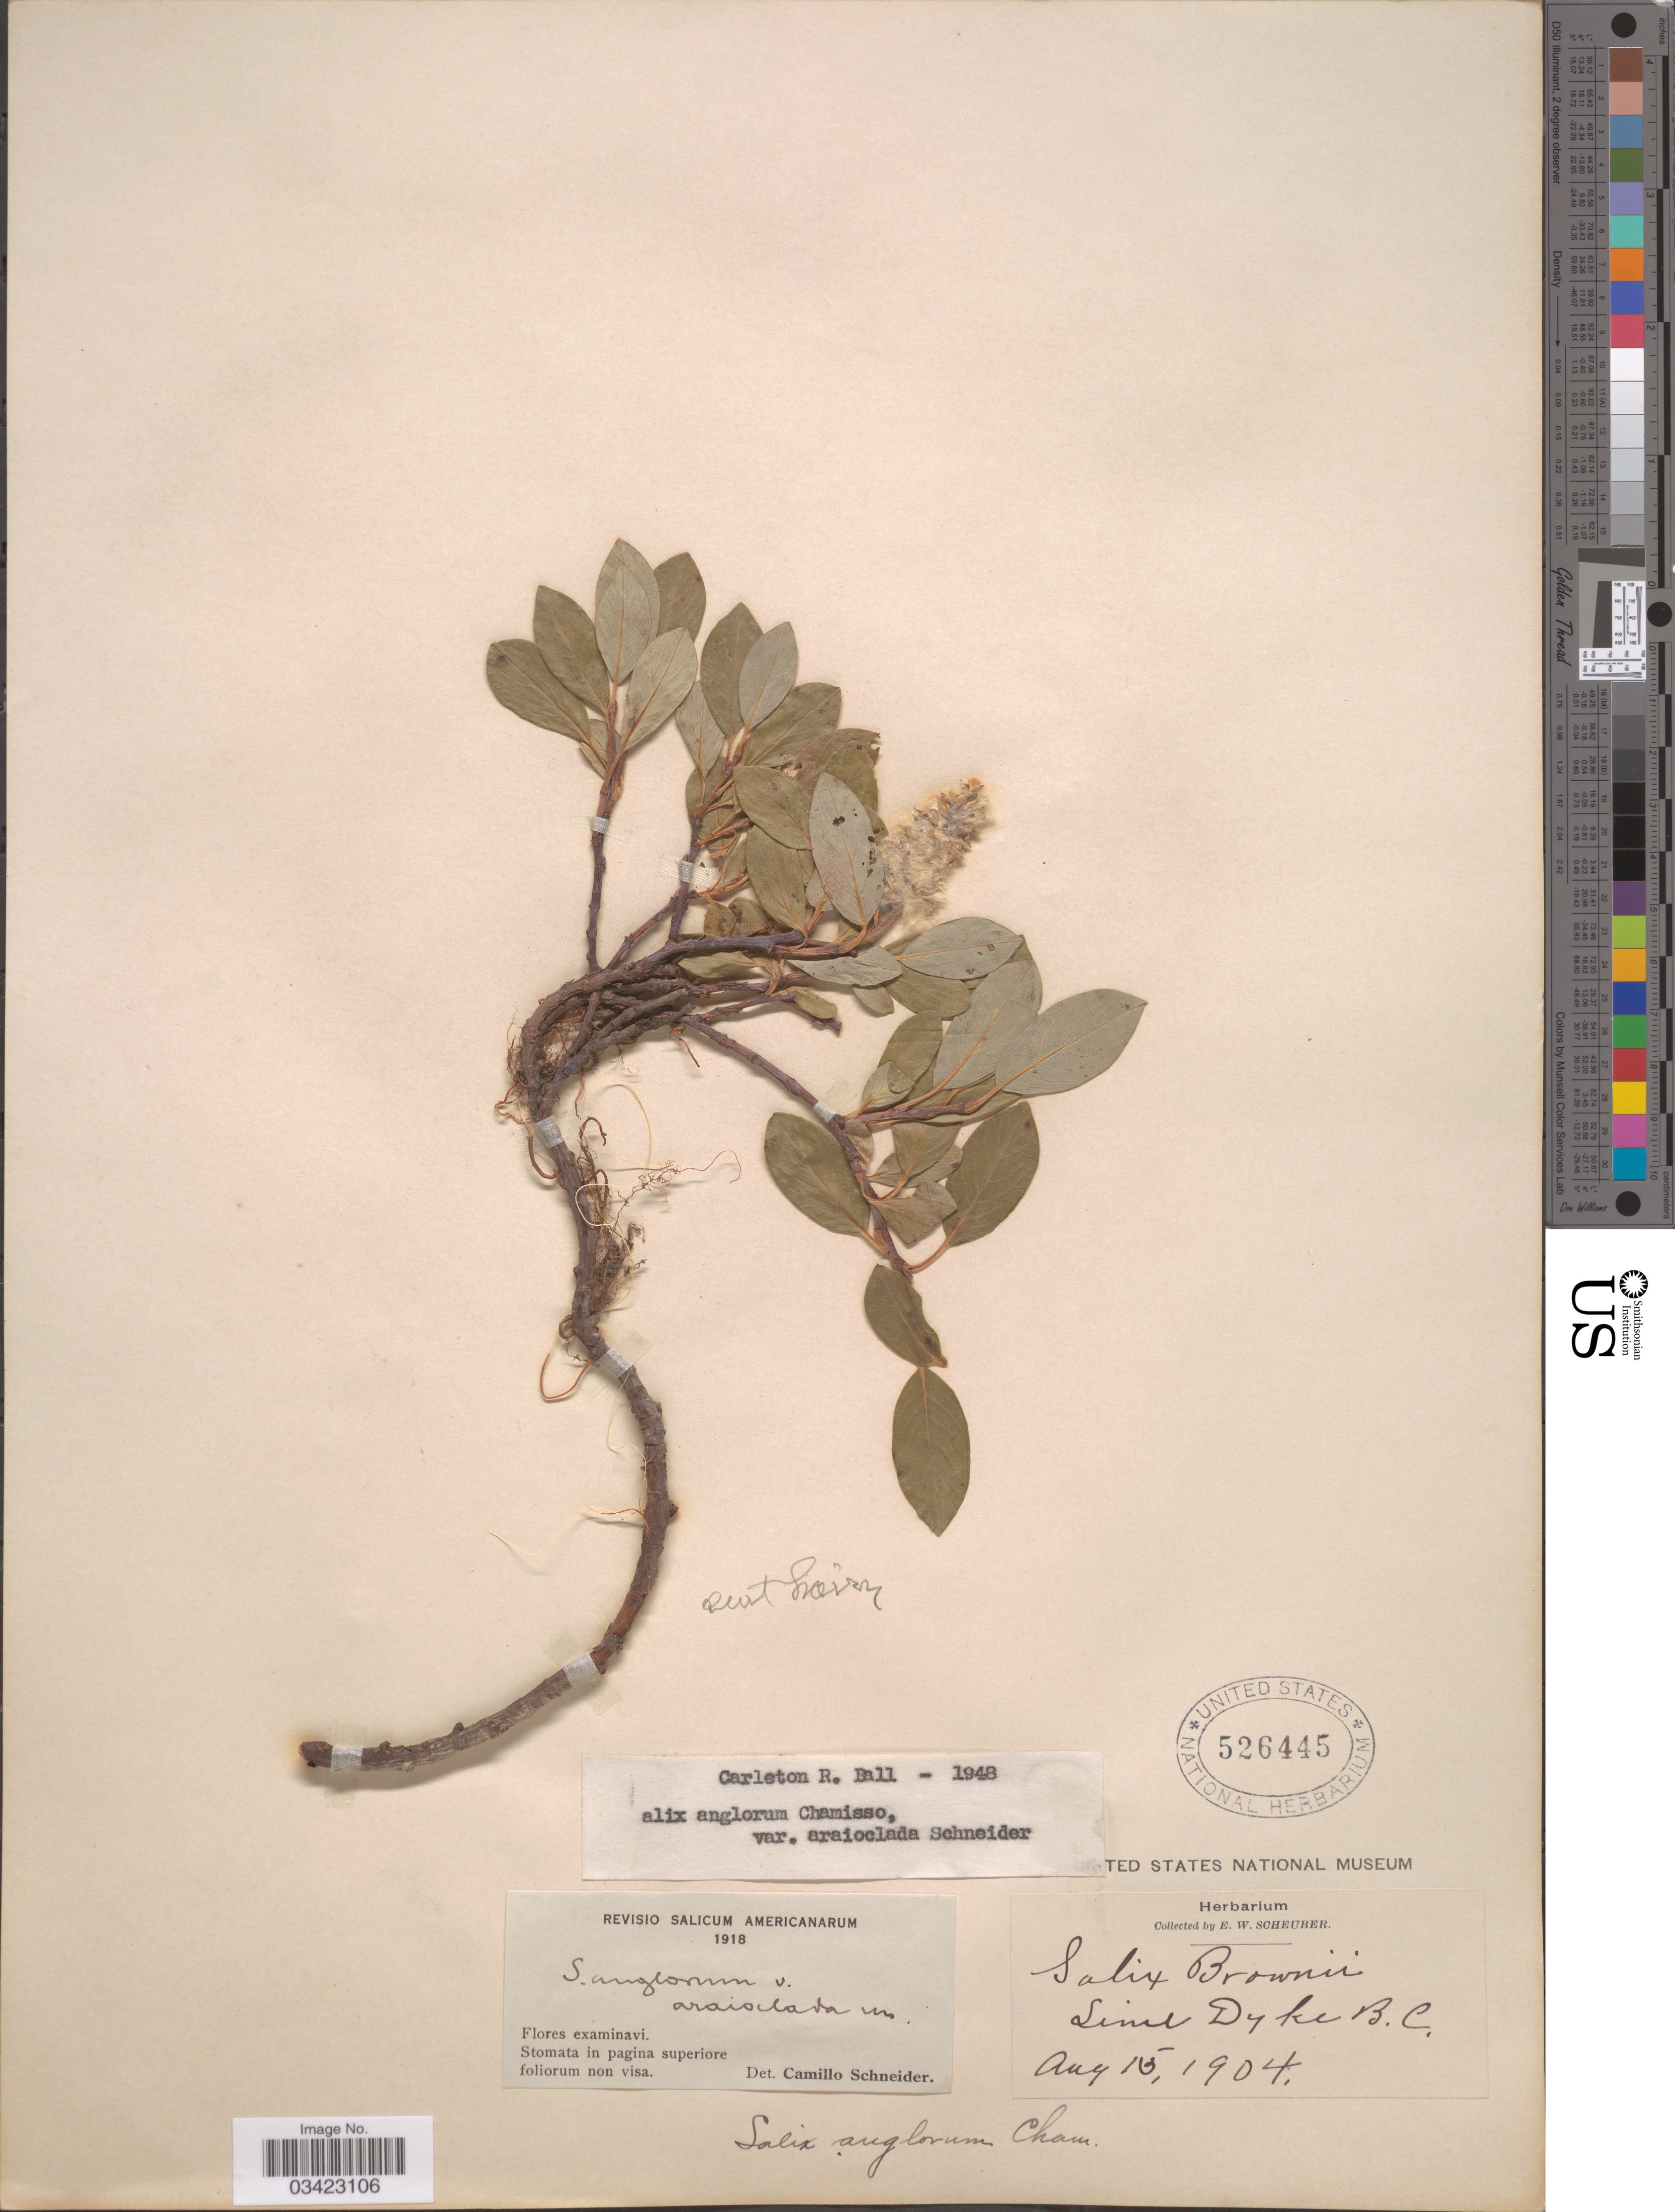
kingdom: Plantae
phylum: Tracheophyta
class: Magnoliopsida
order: Malpighiales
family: Salicaceae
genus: Salix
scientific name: Salix anglorum var. araioclada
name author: C.K. Schneid.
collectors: E. Scheuber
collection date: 1904-08-15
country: Canada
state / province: British Columbia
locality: Lime Dyke.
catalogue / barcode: US 526445